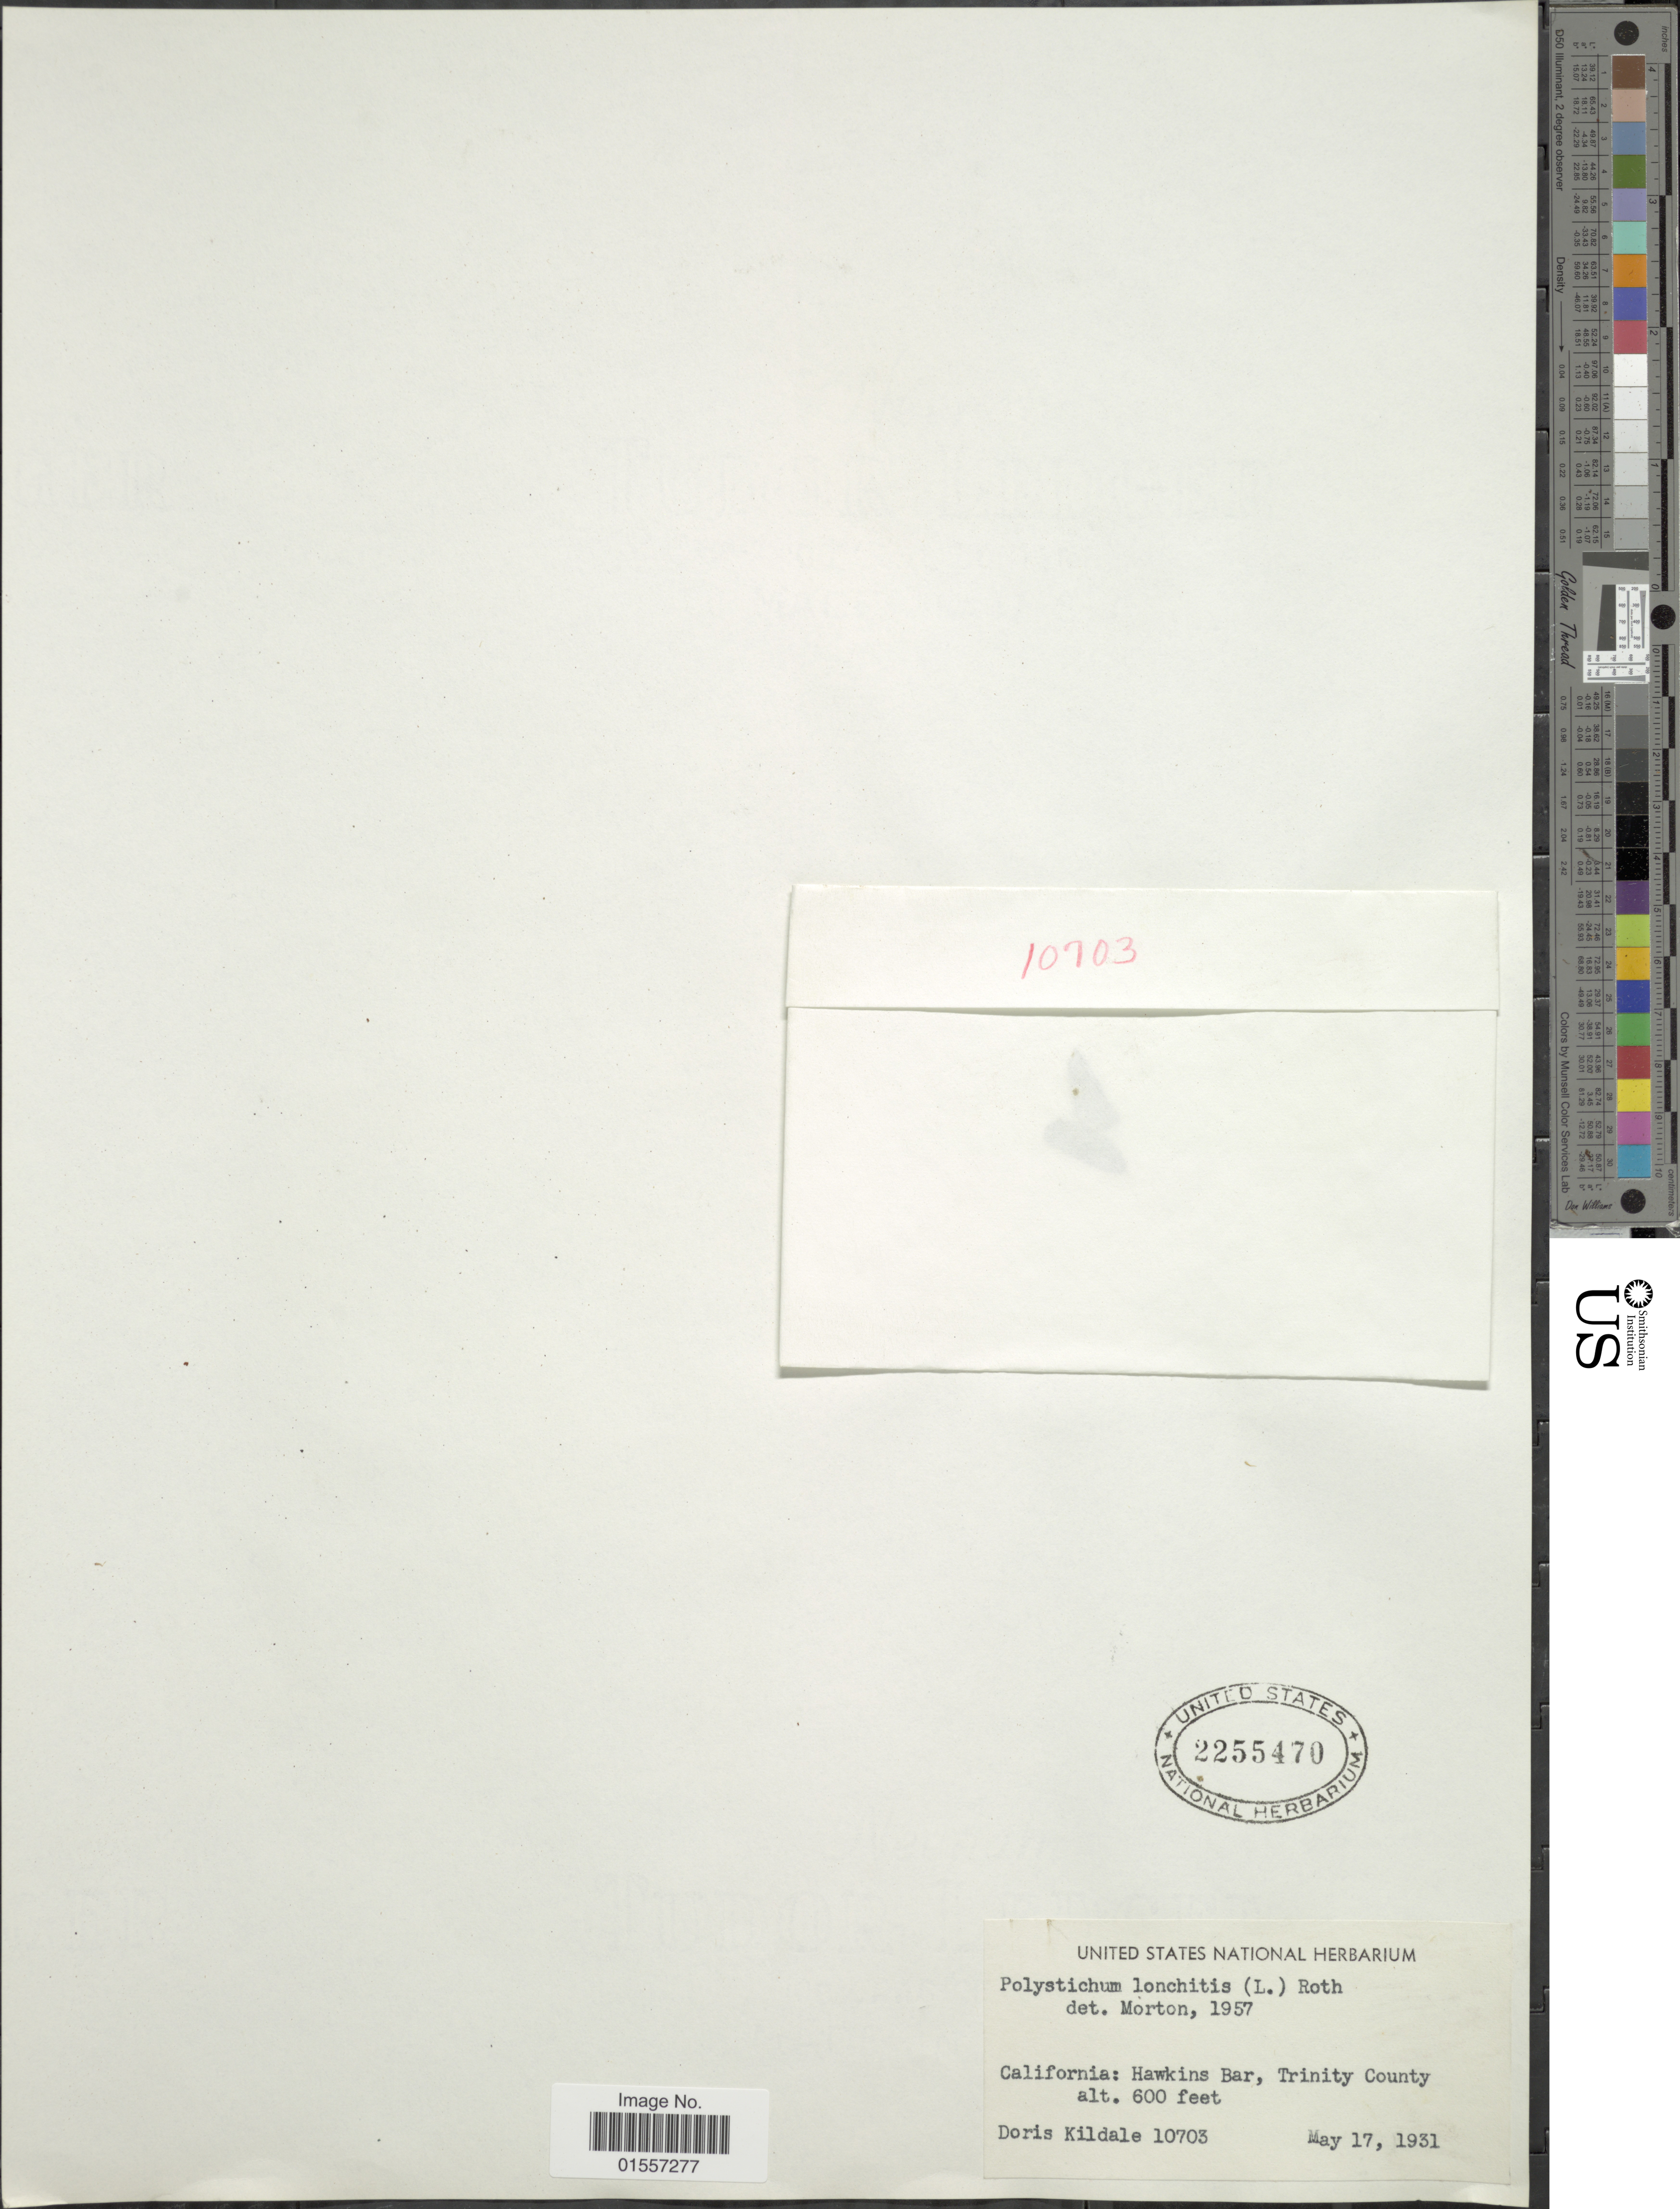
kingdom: Plantae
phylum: Tracheophyta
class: Polypodiopsida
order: Polypodiales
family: Dryopteridaceae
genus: Polystichum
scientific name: Polystichum lonchitis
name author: (Roth) L.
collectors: D. Kildale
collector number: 10703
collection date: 1931-05-17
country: United States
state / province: California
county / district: Trinity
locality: Hawkins Bar, Trinity County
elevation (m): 183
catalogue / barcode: US 2255470